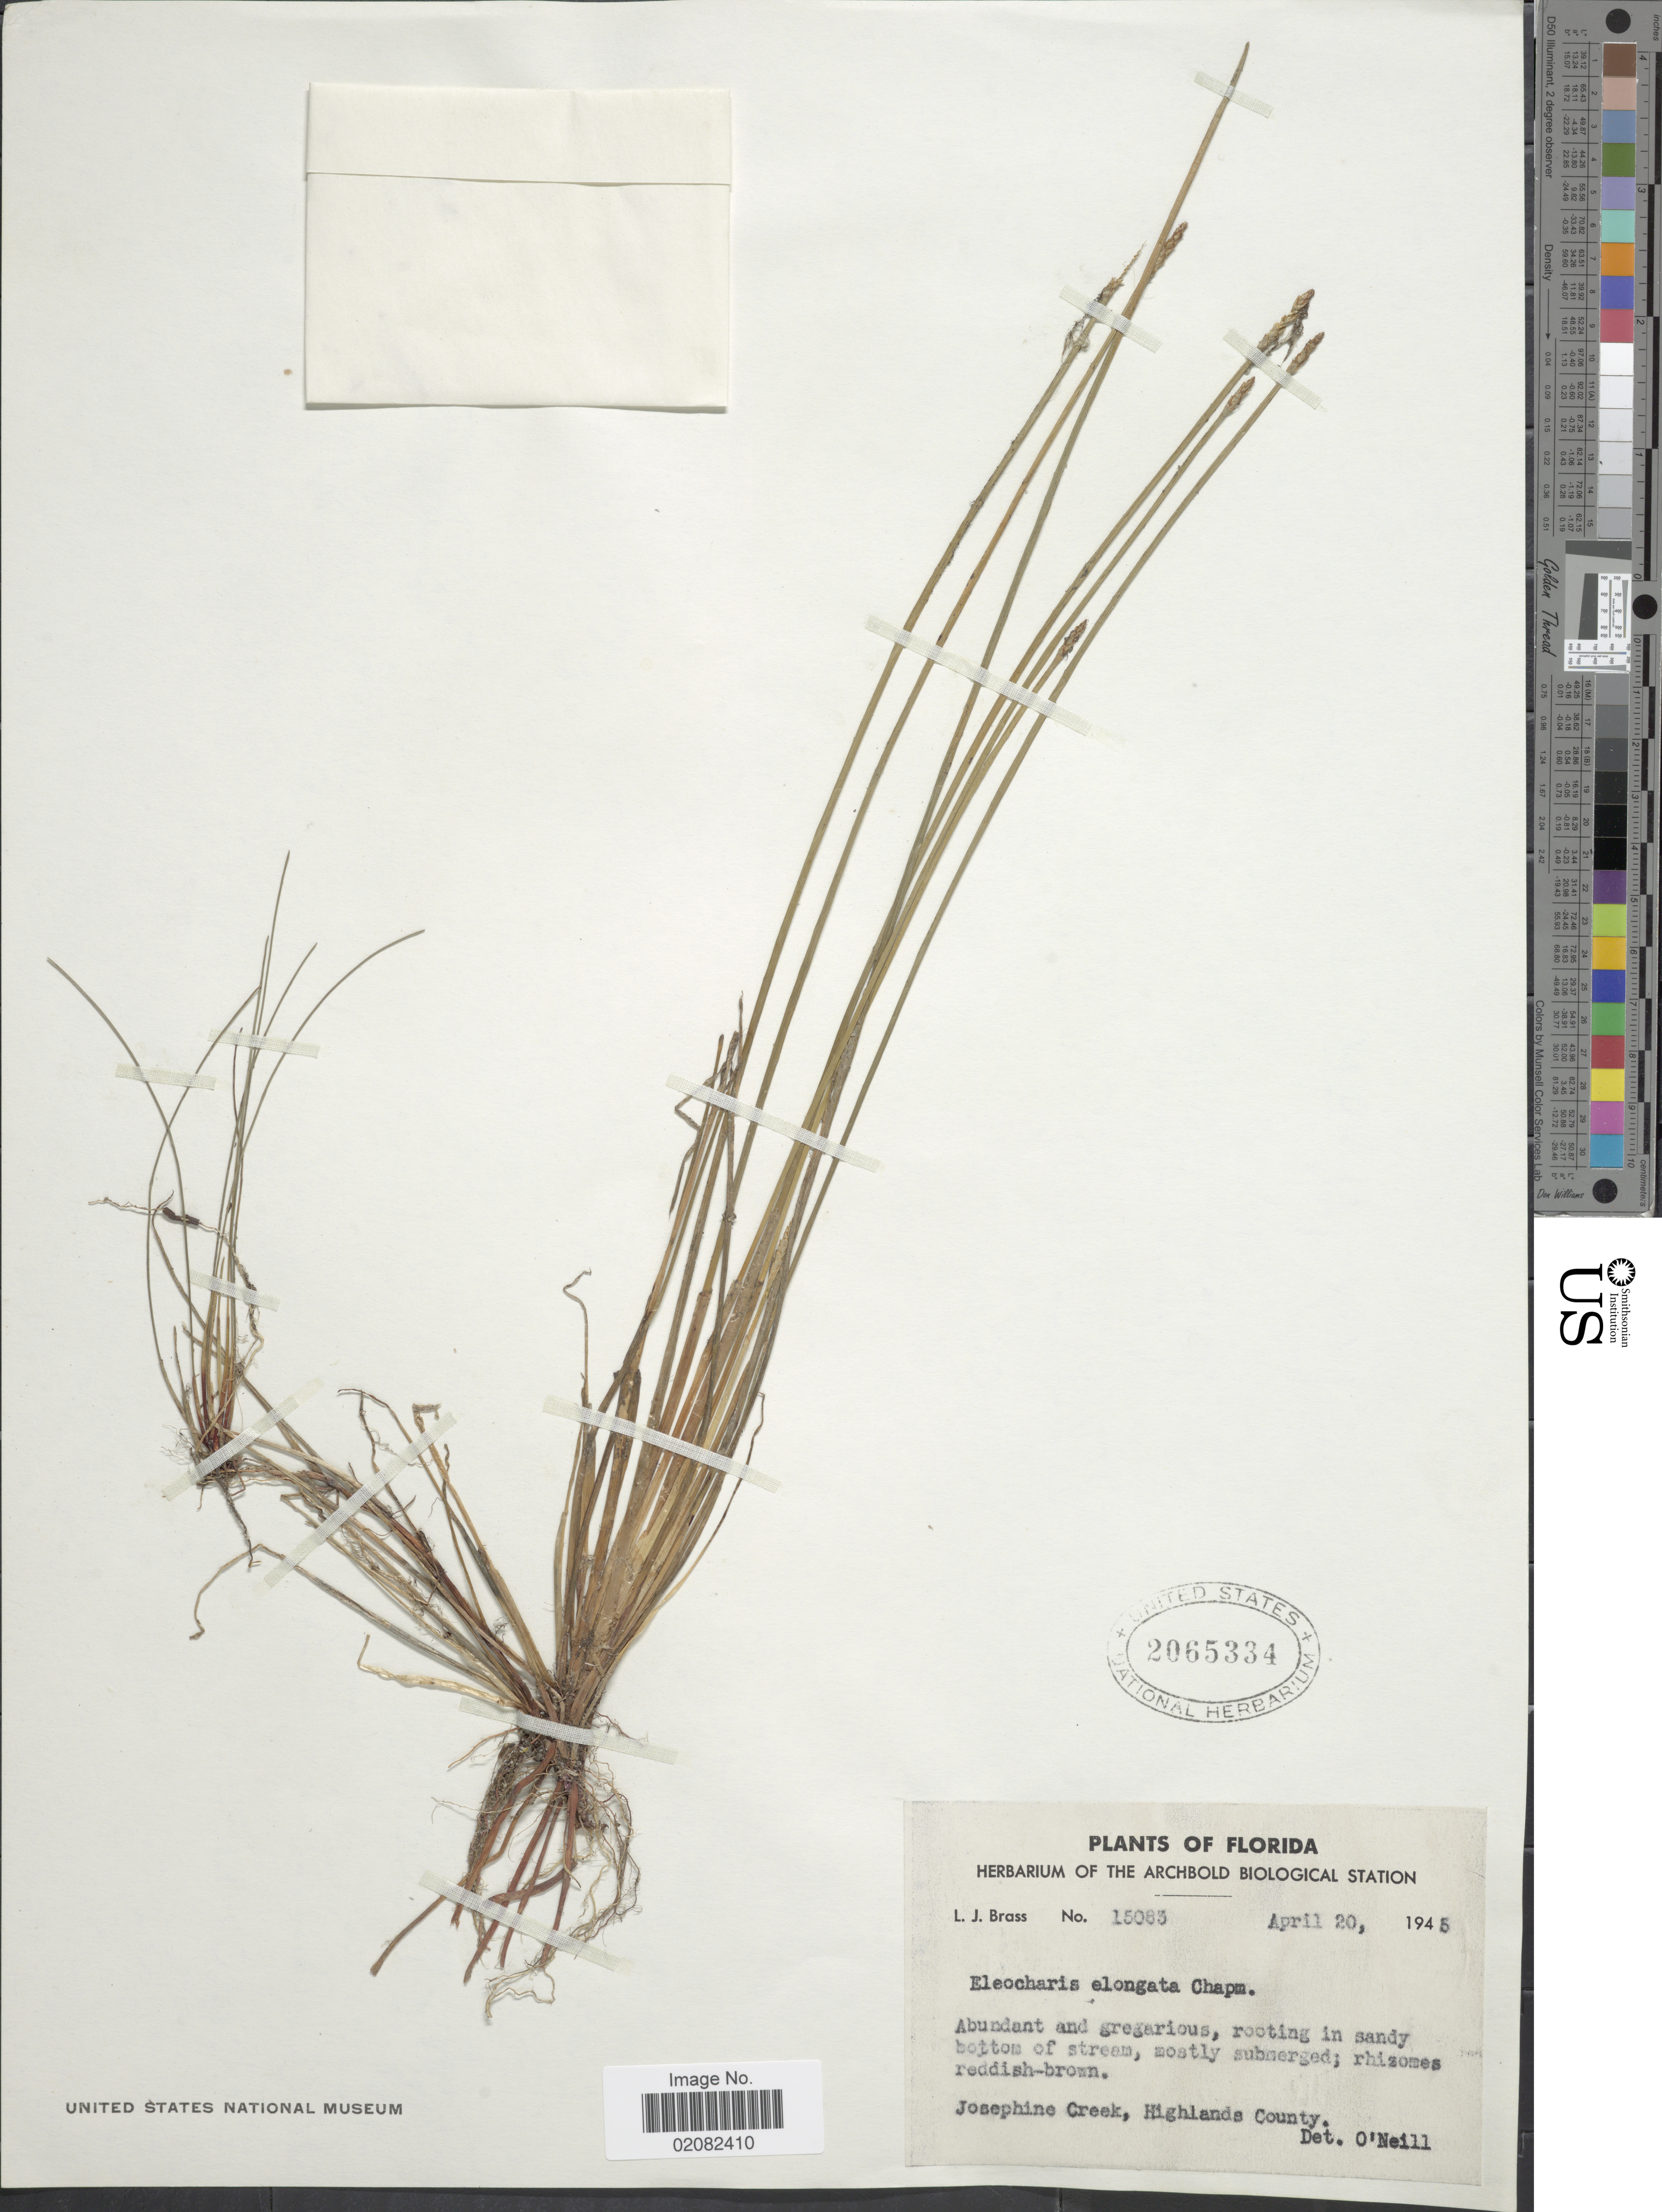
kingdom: Plantae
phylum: Tracheophyta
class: Liliopsida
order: Poales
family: Cyperaceae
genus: Eleocharis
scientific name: Eleocharis elongata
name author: Chapm.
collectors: L. J. Brass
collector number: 15083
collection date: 1945-04-20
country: United States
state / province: Florida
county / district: Highlands County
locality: Josephine Creek.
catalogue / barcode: US 2065334